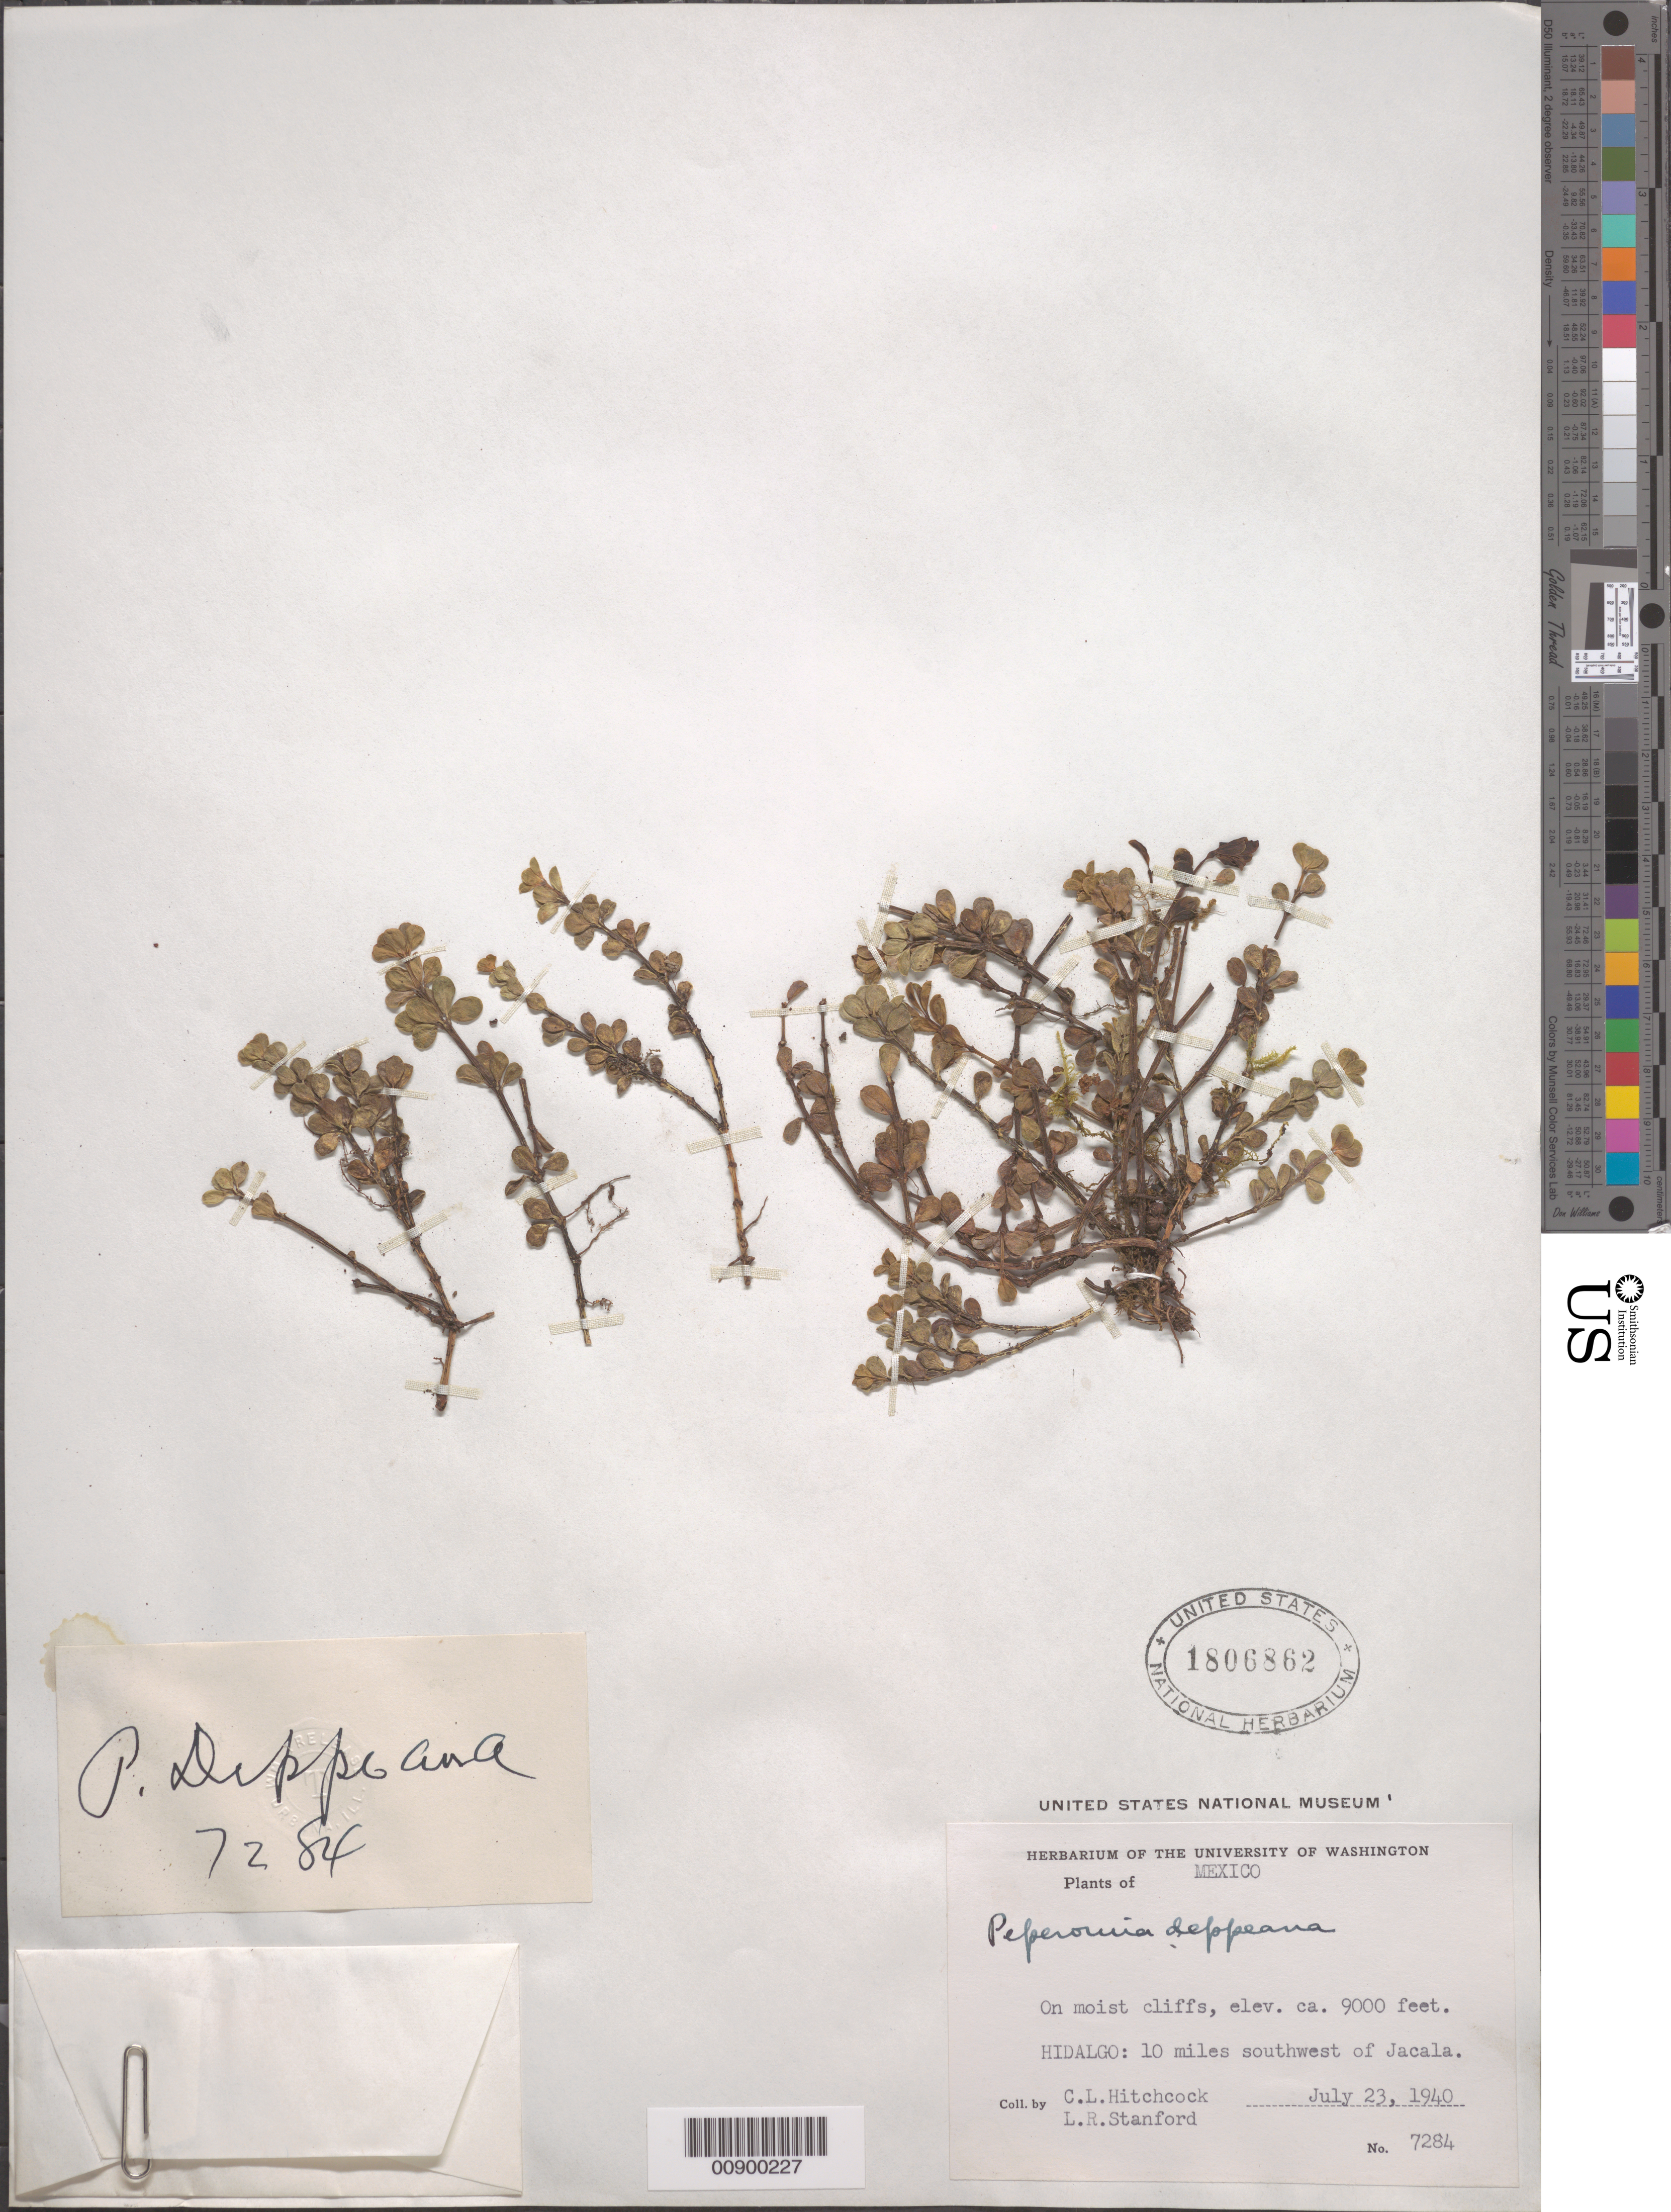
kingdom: Plantae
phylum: Tracheophyta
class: Magnoliopsida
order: Piperales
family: Piperaceae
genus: Peperomia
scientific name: Peperomia deppeana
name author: Schltdl. & Cham.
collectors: C. L. Hitchcock & L. R. Stanford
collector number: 7284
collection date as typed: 23 Jul 1940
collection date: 1940-07-23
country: Mexico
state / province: Hidalgo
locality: Hidalgo: 10 miles southwest of Jacala.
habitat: On moist cliffs.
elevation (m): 2743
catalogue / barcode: US 1806862